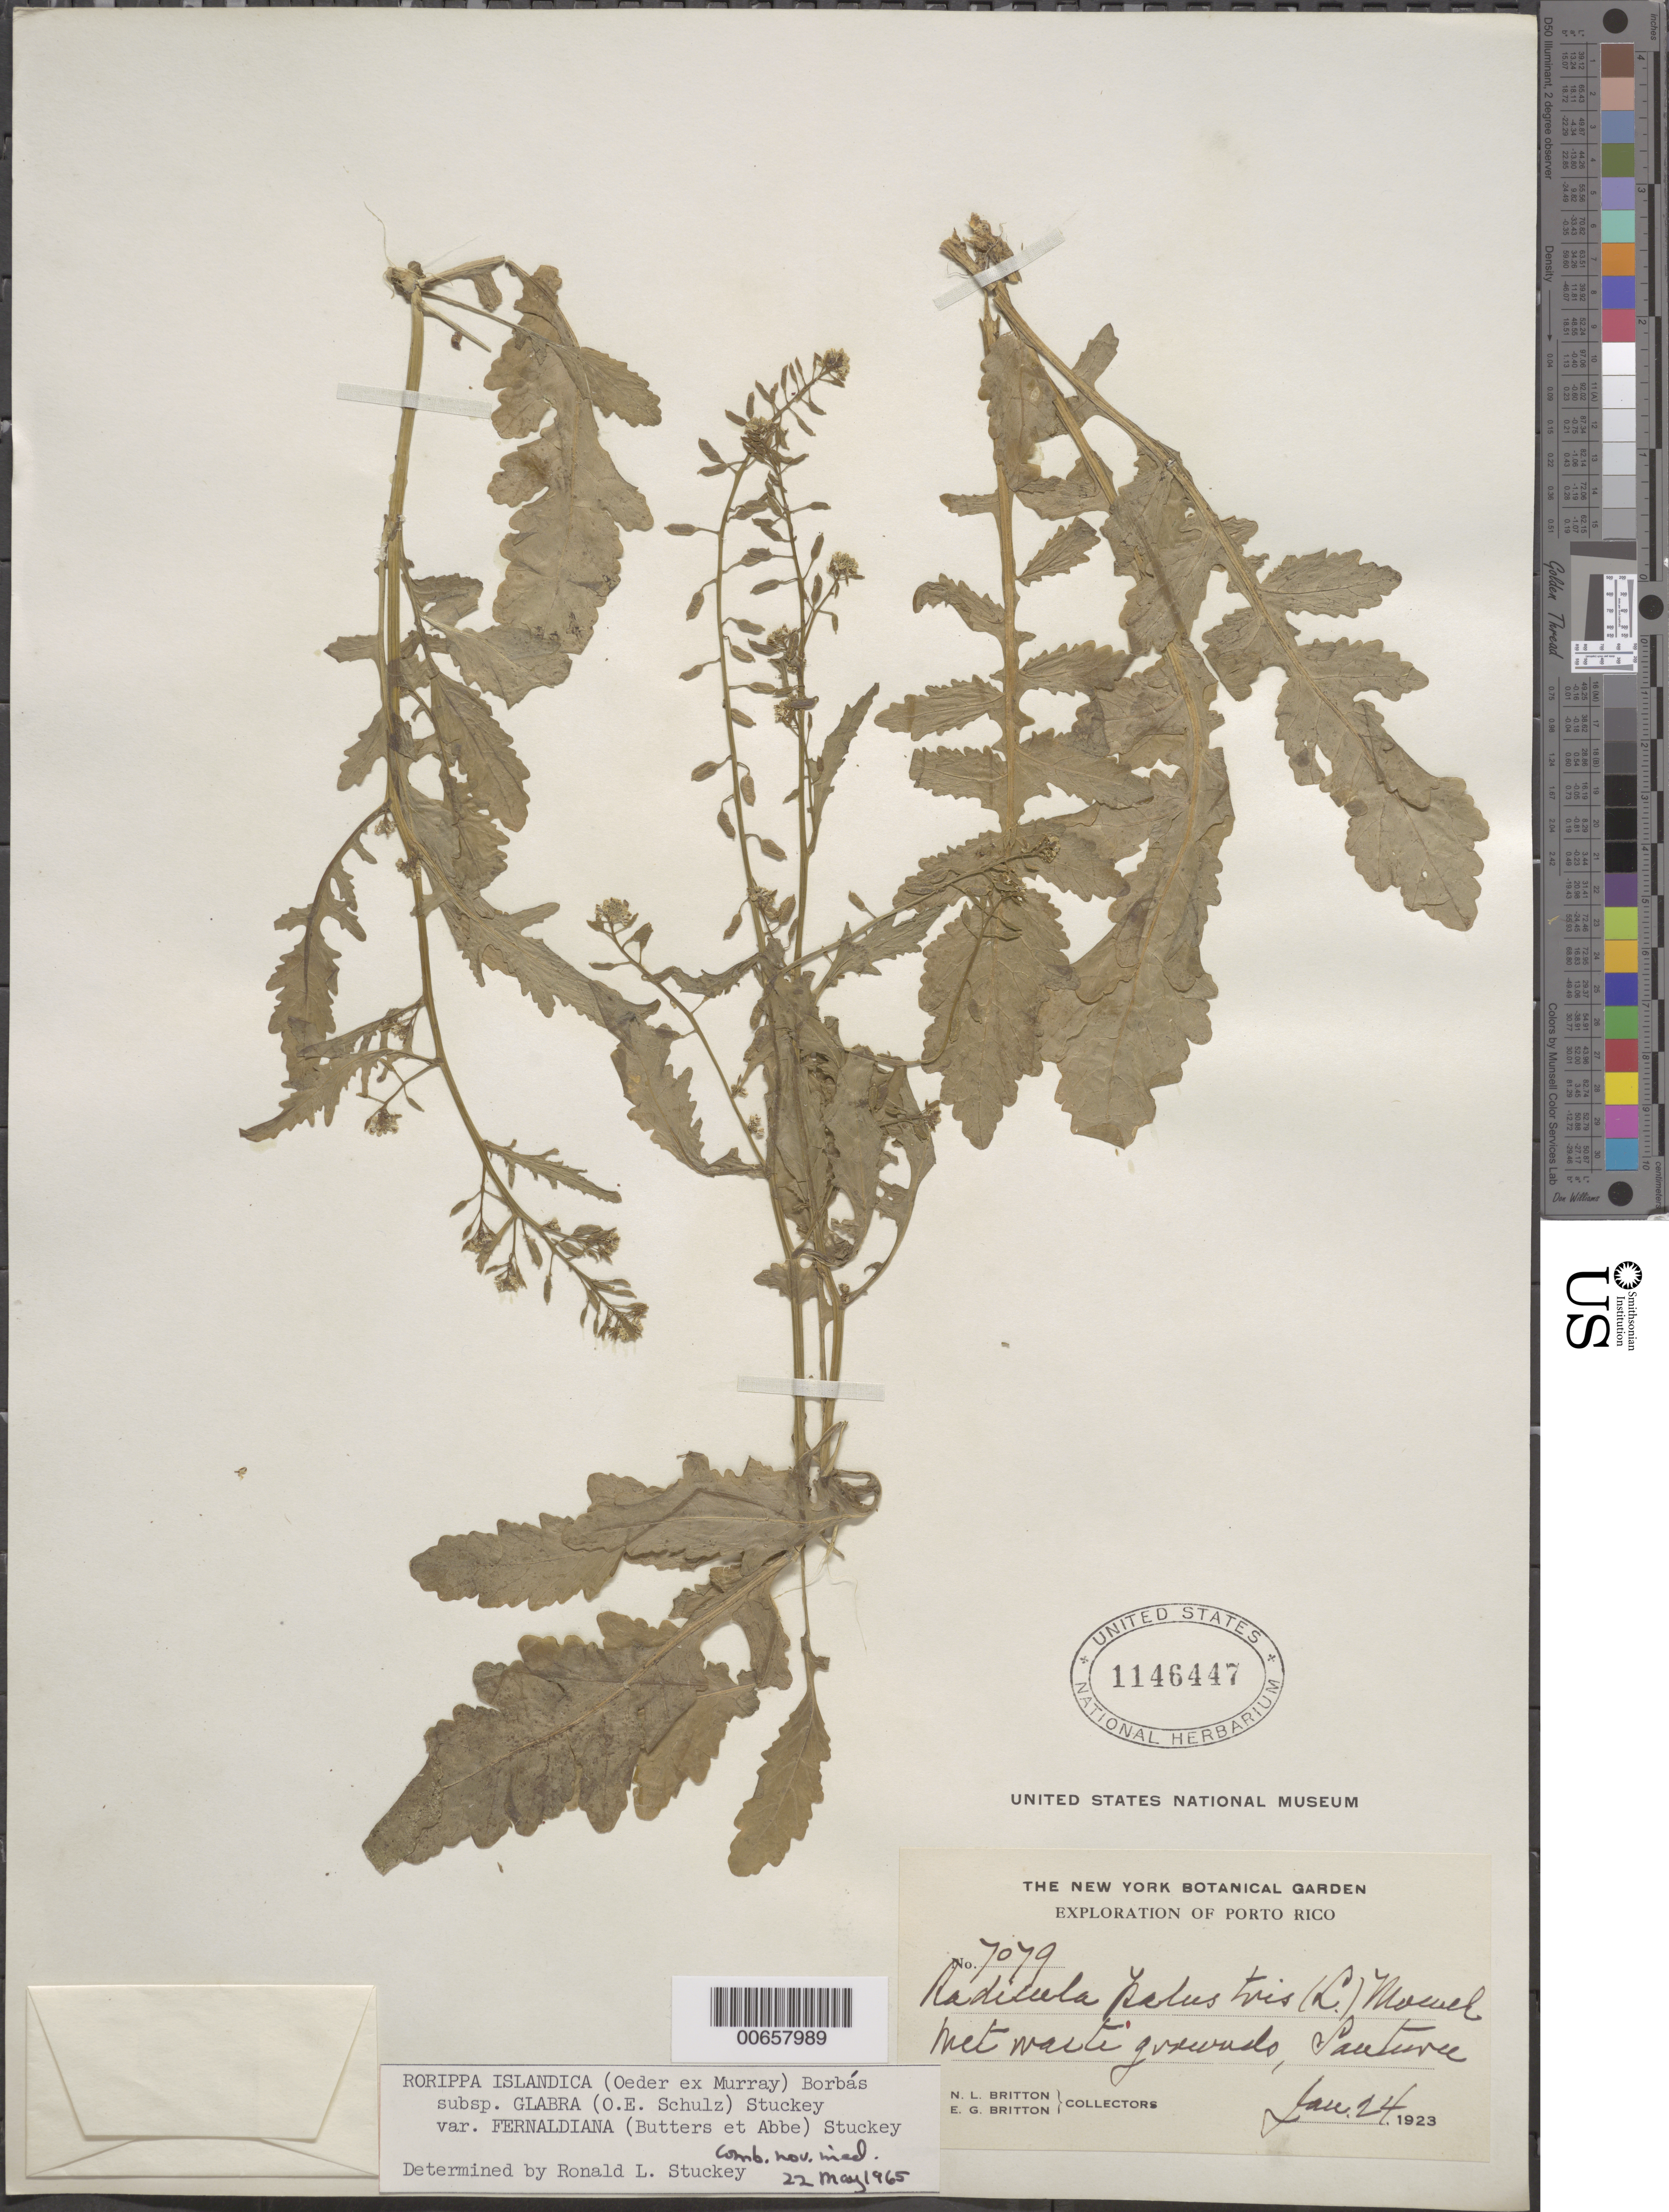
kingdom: Plantae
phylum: Tracheophyta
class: Magnoliopsida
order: Brassicales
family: Brassicaceae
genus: Rorippa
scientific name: Rorippa islandica subsp. glabra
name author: (O.E. Schulz) Stuckey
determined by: Stuckey, R. L.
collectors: N. Britton & E. G. Britton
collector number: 7079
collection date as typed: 24 Jan 1923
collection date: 1923-01-24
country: Puerto Rico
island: Greater Antilles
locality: Santurce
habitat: Wet waste ground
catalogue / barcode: US 1146447